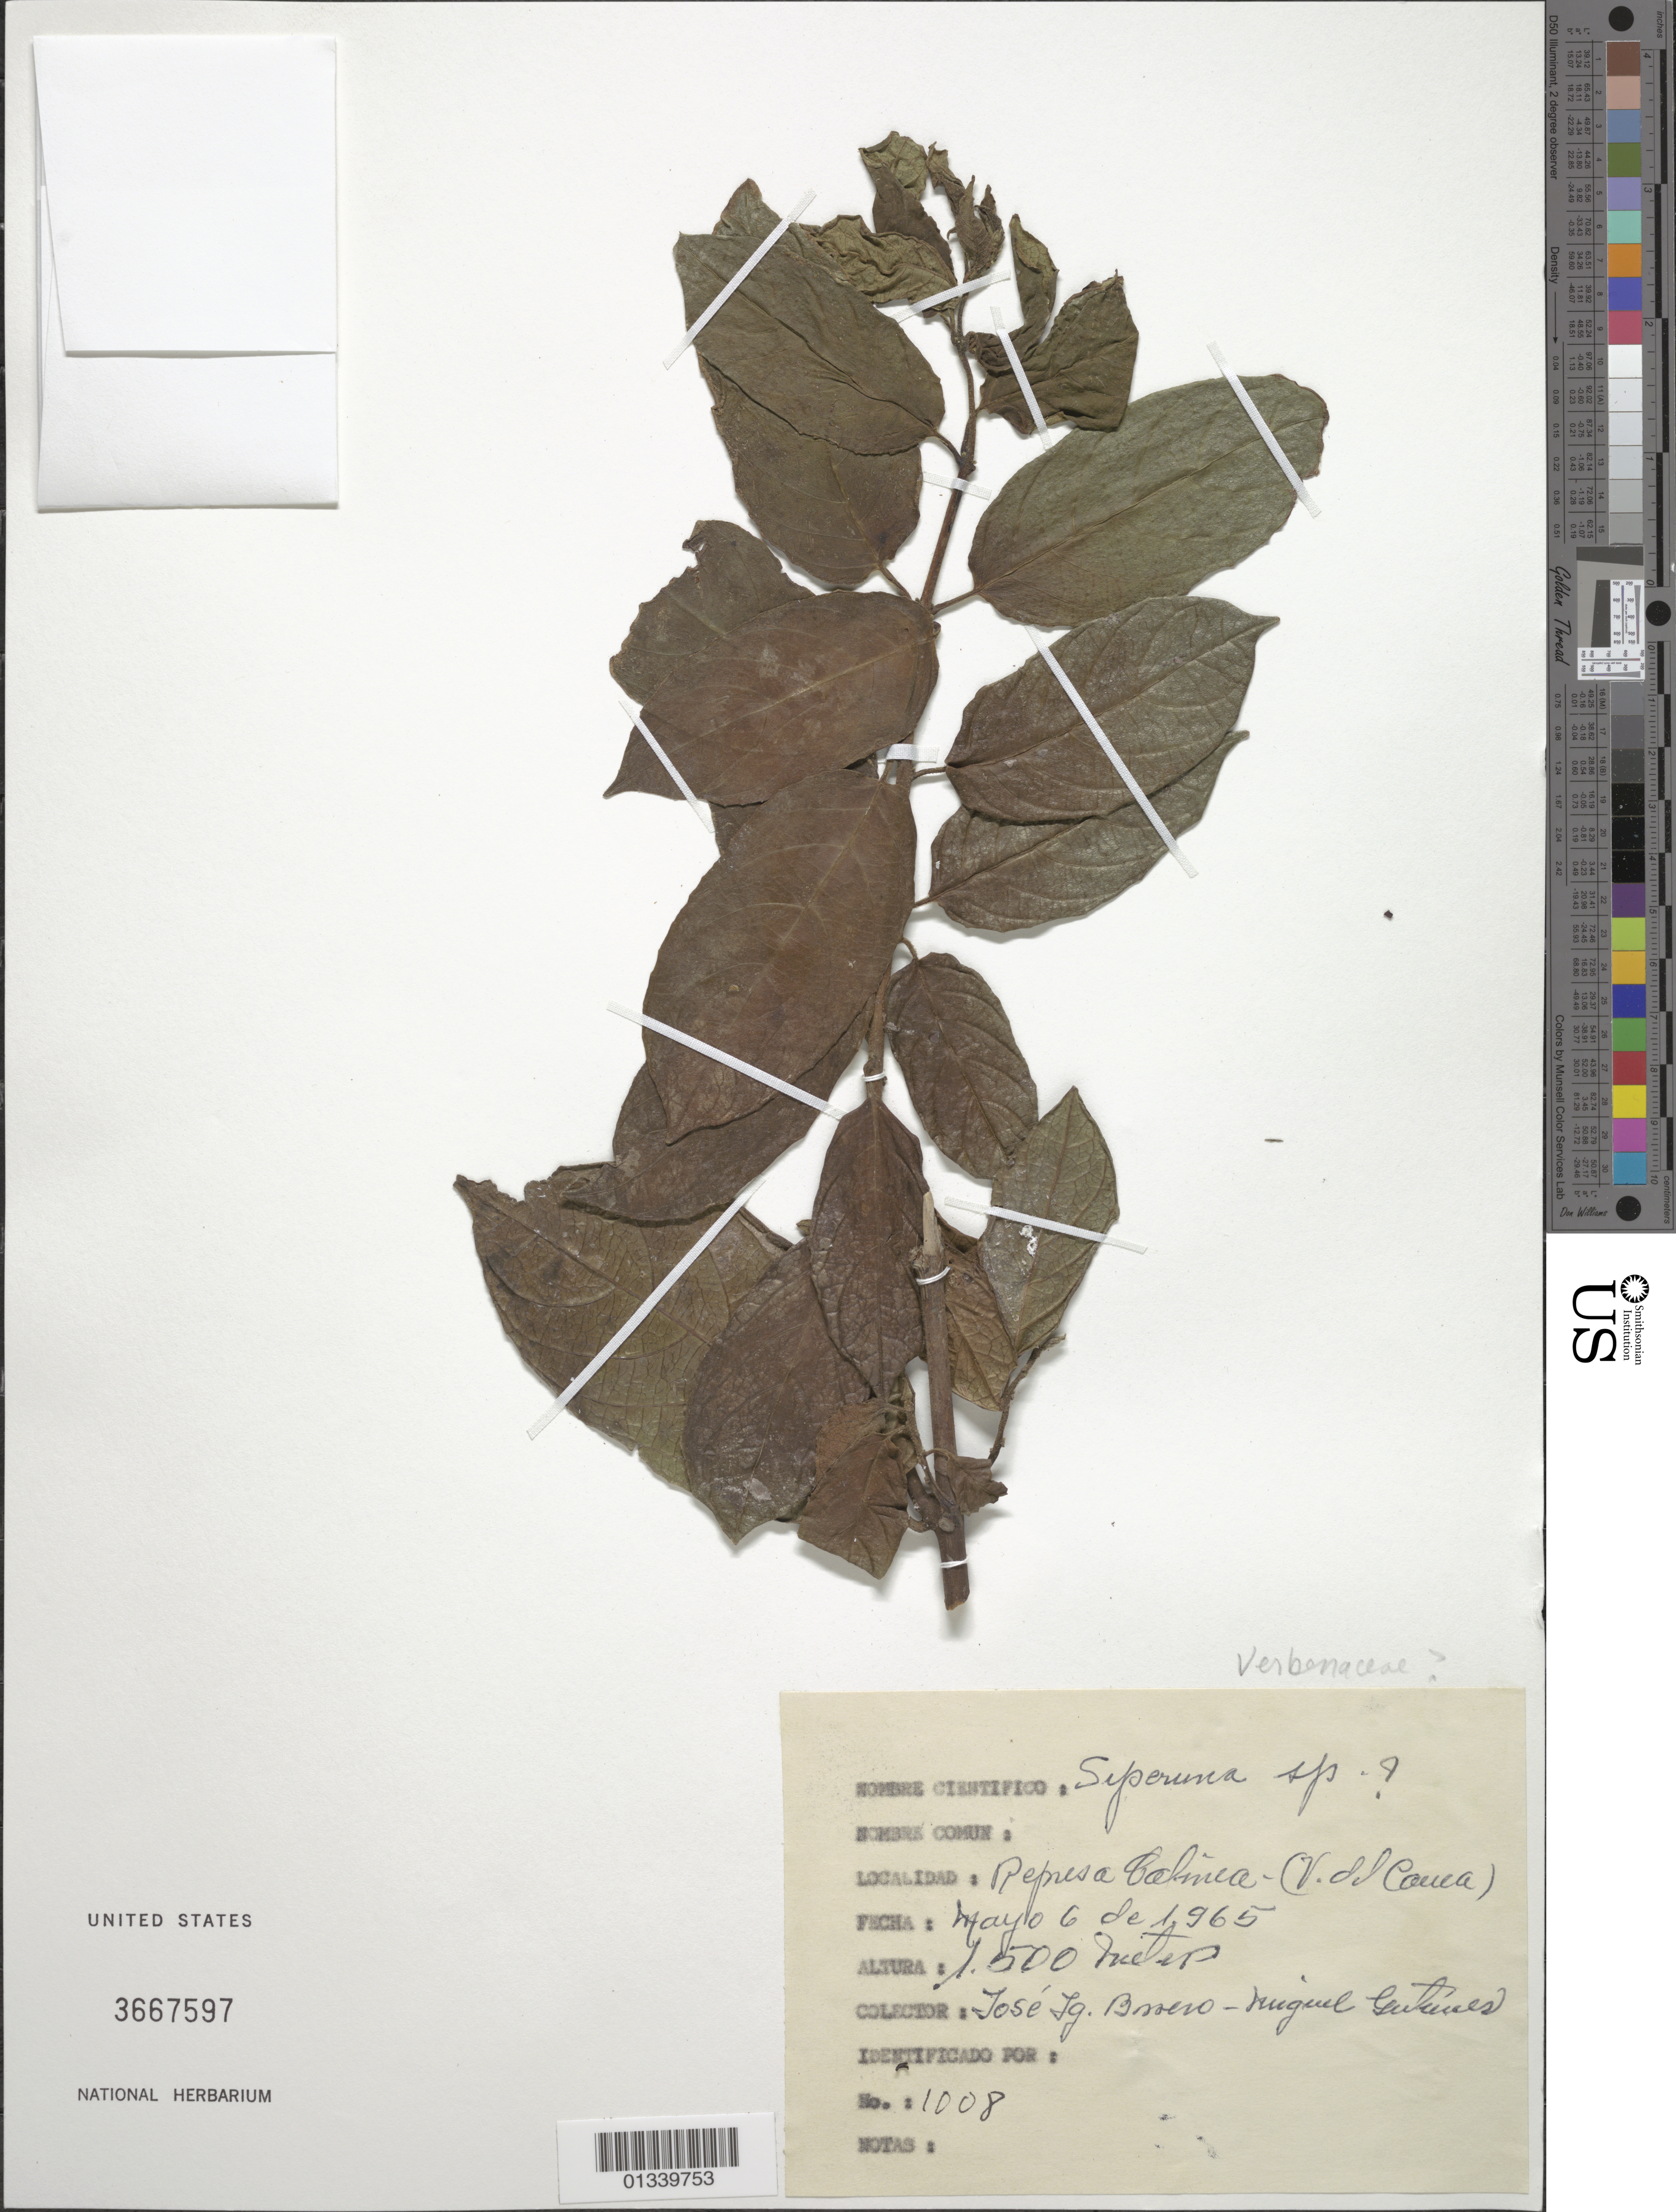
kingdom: Plantae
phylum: Tracheophyta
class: Magnoliopsida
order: Laurales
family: Siparunaceae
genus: Siparuna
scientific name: Siparuna sp.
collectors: J. Borrero & M. Gutierrez A.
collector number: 1008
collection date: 1965-05-06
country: Colombia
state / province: Valle del Cauca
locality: Represa Calima (V. del Cauca).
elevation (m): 1500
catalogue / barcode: US 3667597